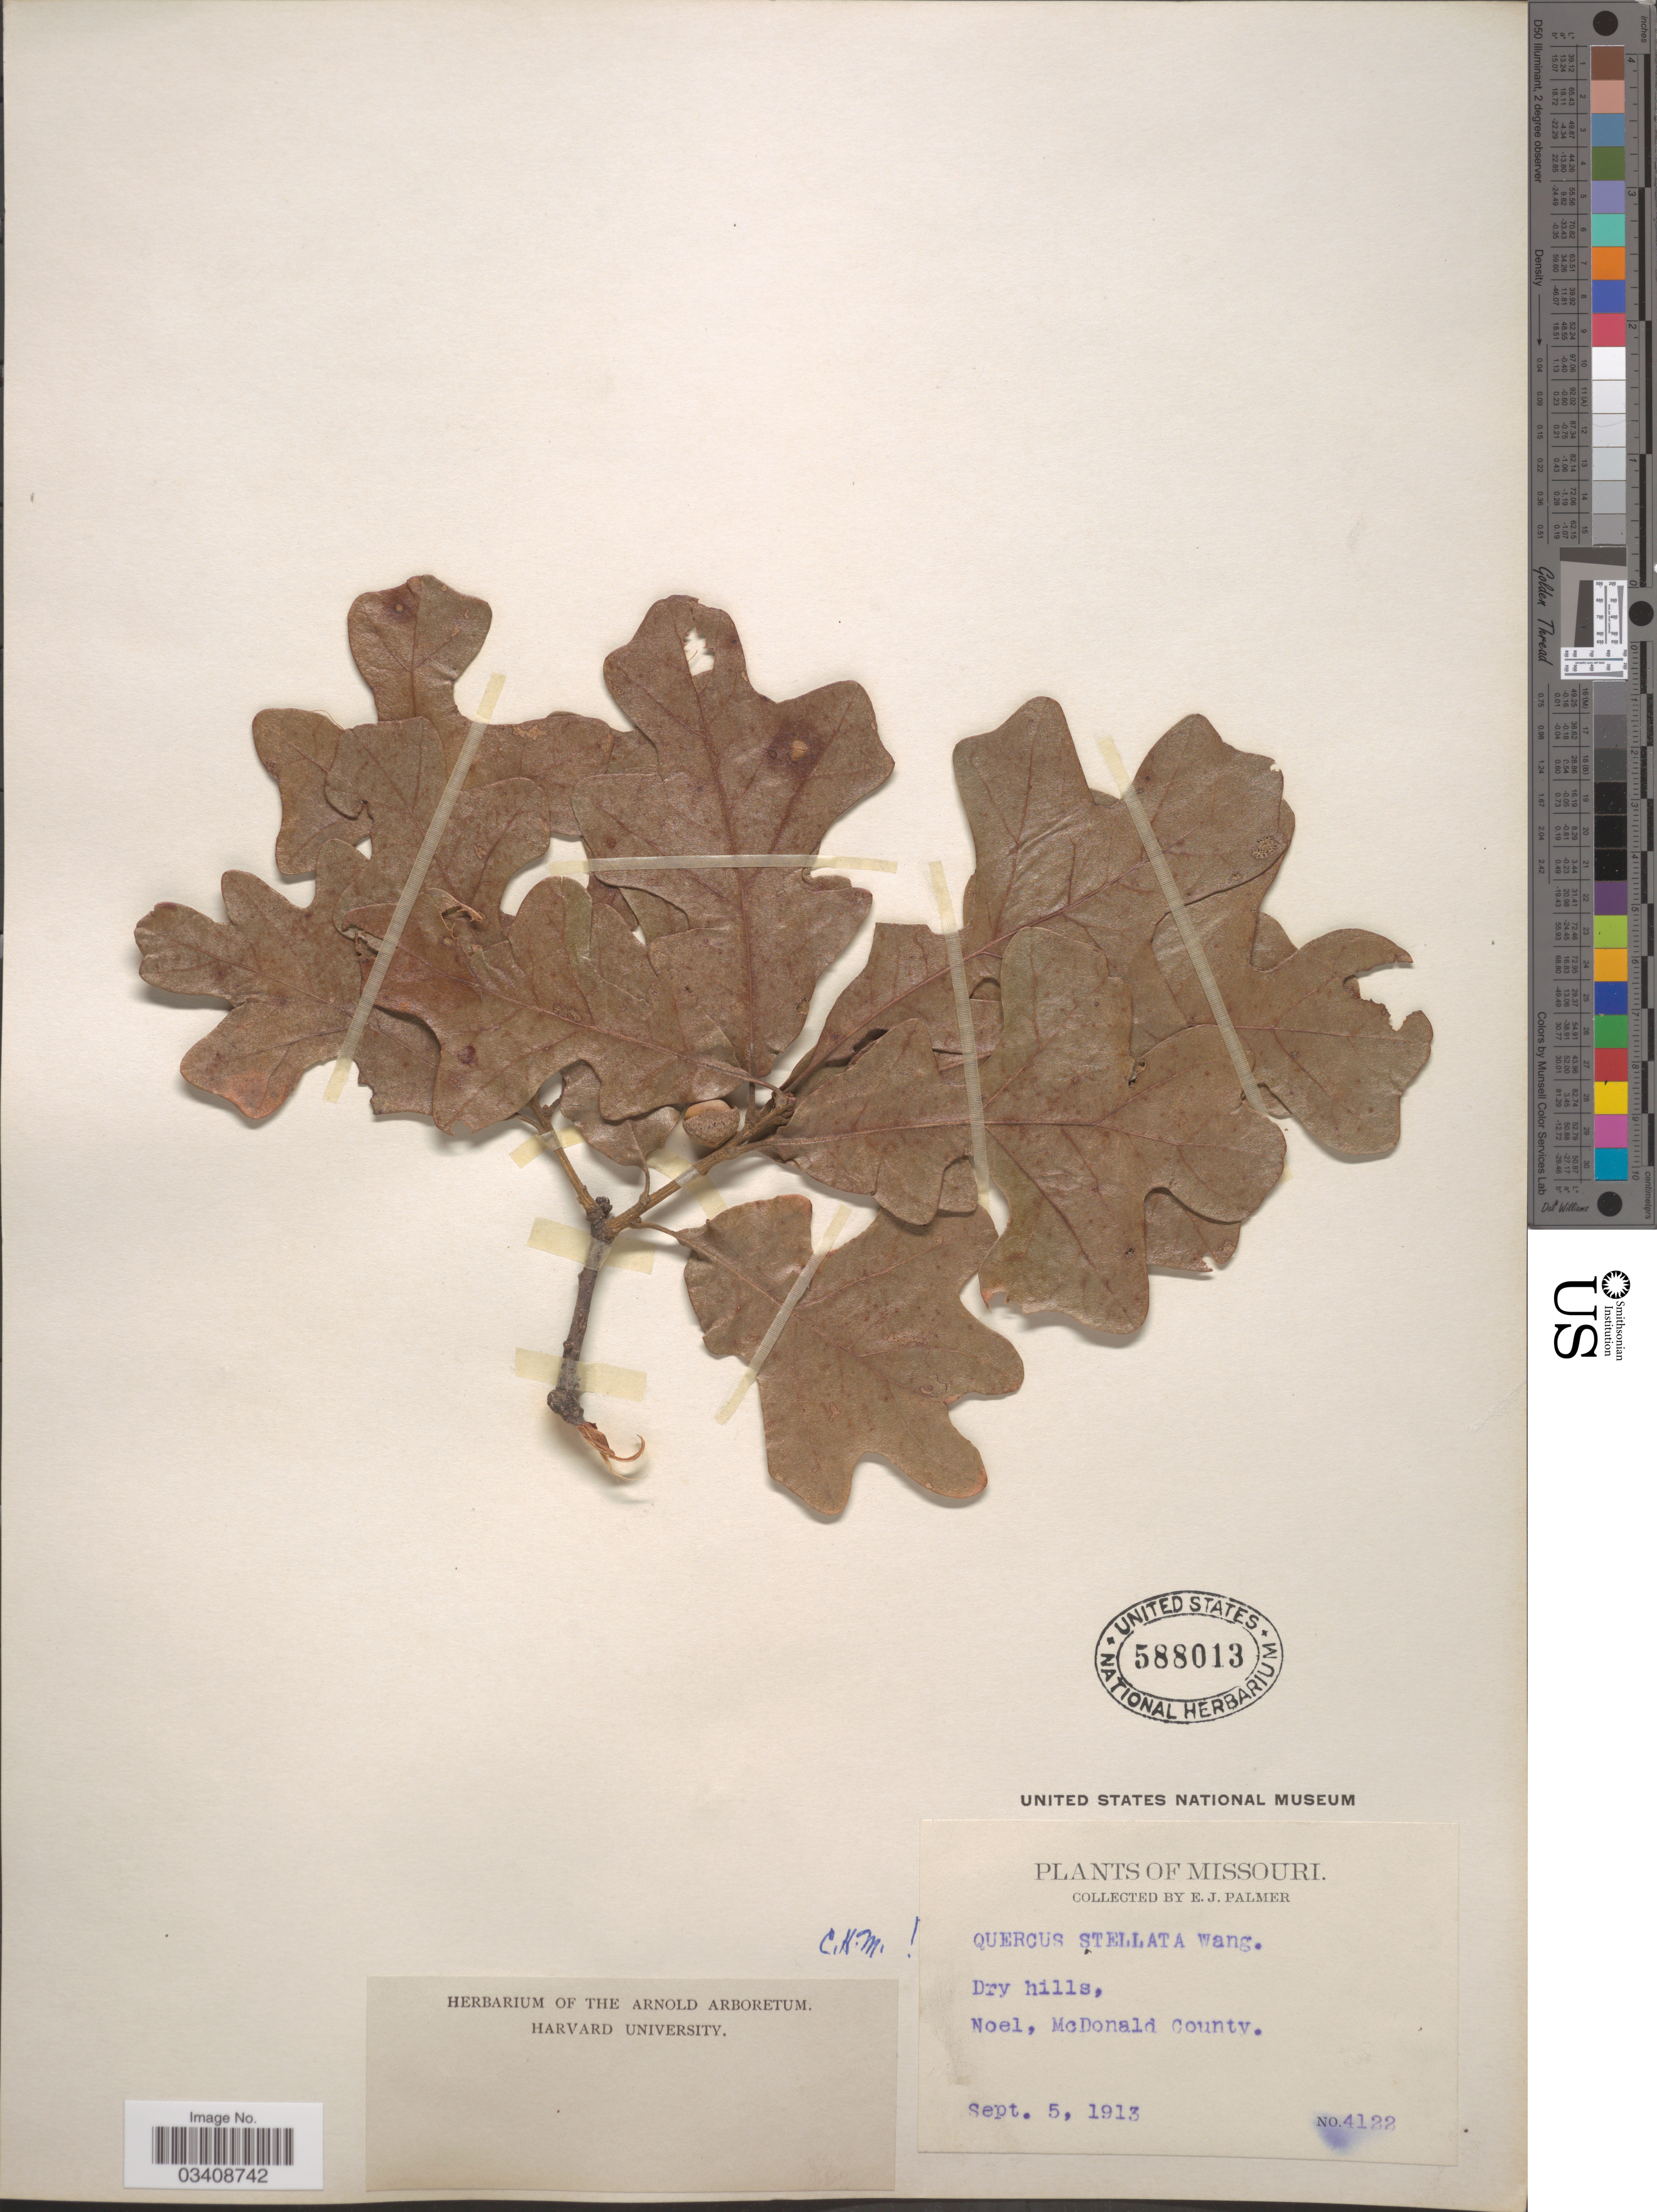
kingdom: Plantae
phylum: Tracheophyta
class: Magnoliopsida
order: Fagales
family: Fagaceae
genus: Quercus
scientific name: Quercus stellata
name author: Wangenh.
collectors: E. J. Palmer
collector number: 4122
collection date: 1913-09-05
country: United States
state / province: Missouri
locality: Noel, McDonald County.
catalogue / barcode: US 588013